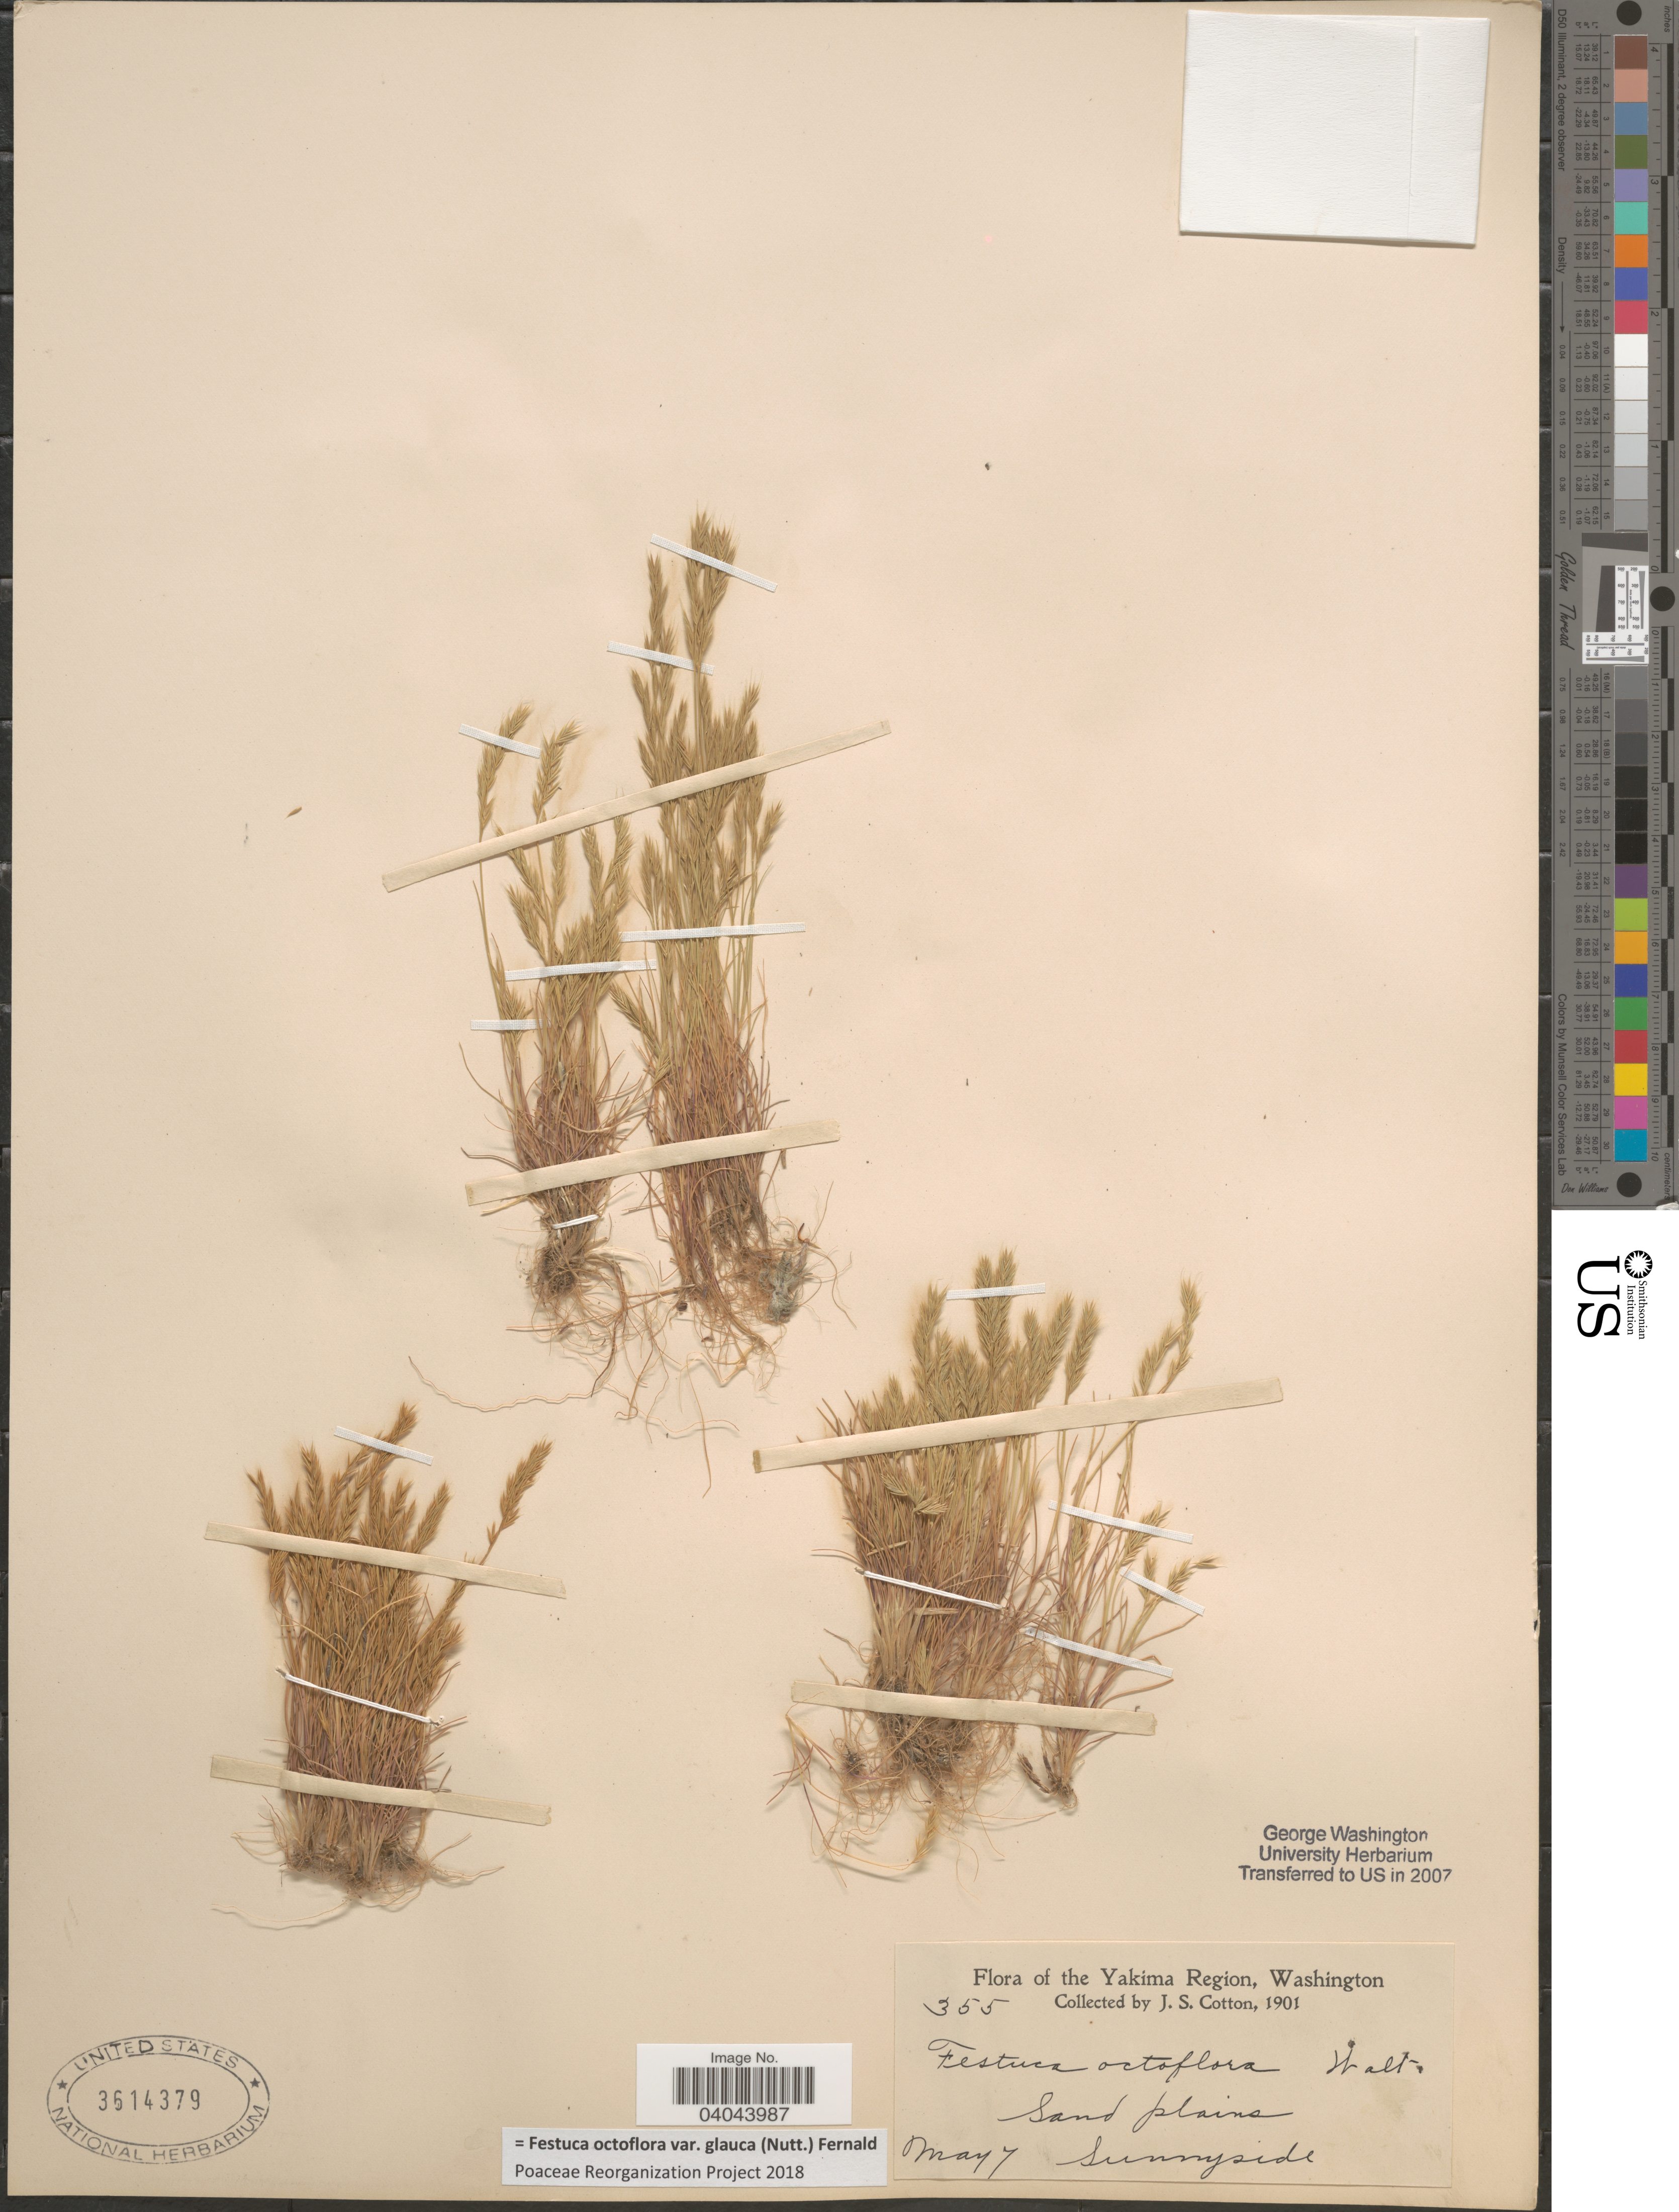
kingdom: Plantae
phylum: Tracheophyta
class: Liliopsida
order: Poales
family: Poaceae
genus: Festuca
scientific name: Festuca octoflora var. glauca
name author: (Nutt.) Fernald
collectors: J. S. Cotton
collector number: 355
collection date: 1901-05-07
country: United States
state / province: Washington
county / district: Yakima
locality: The Yakima Region. Sunnyside.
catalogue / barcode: US 3614379